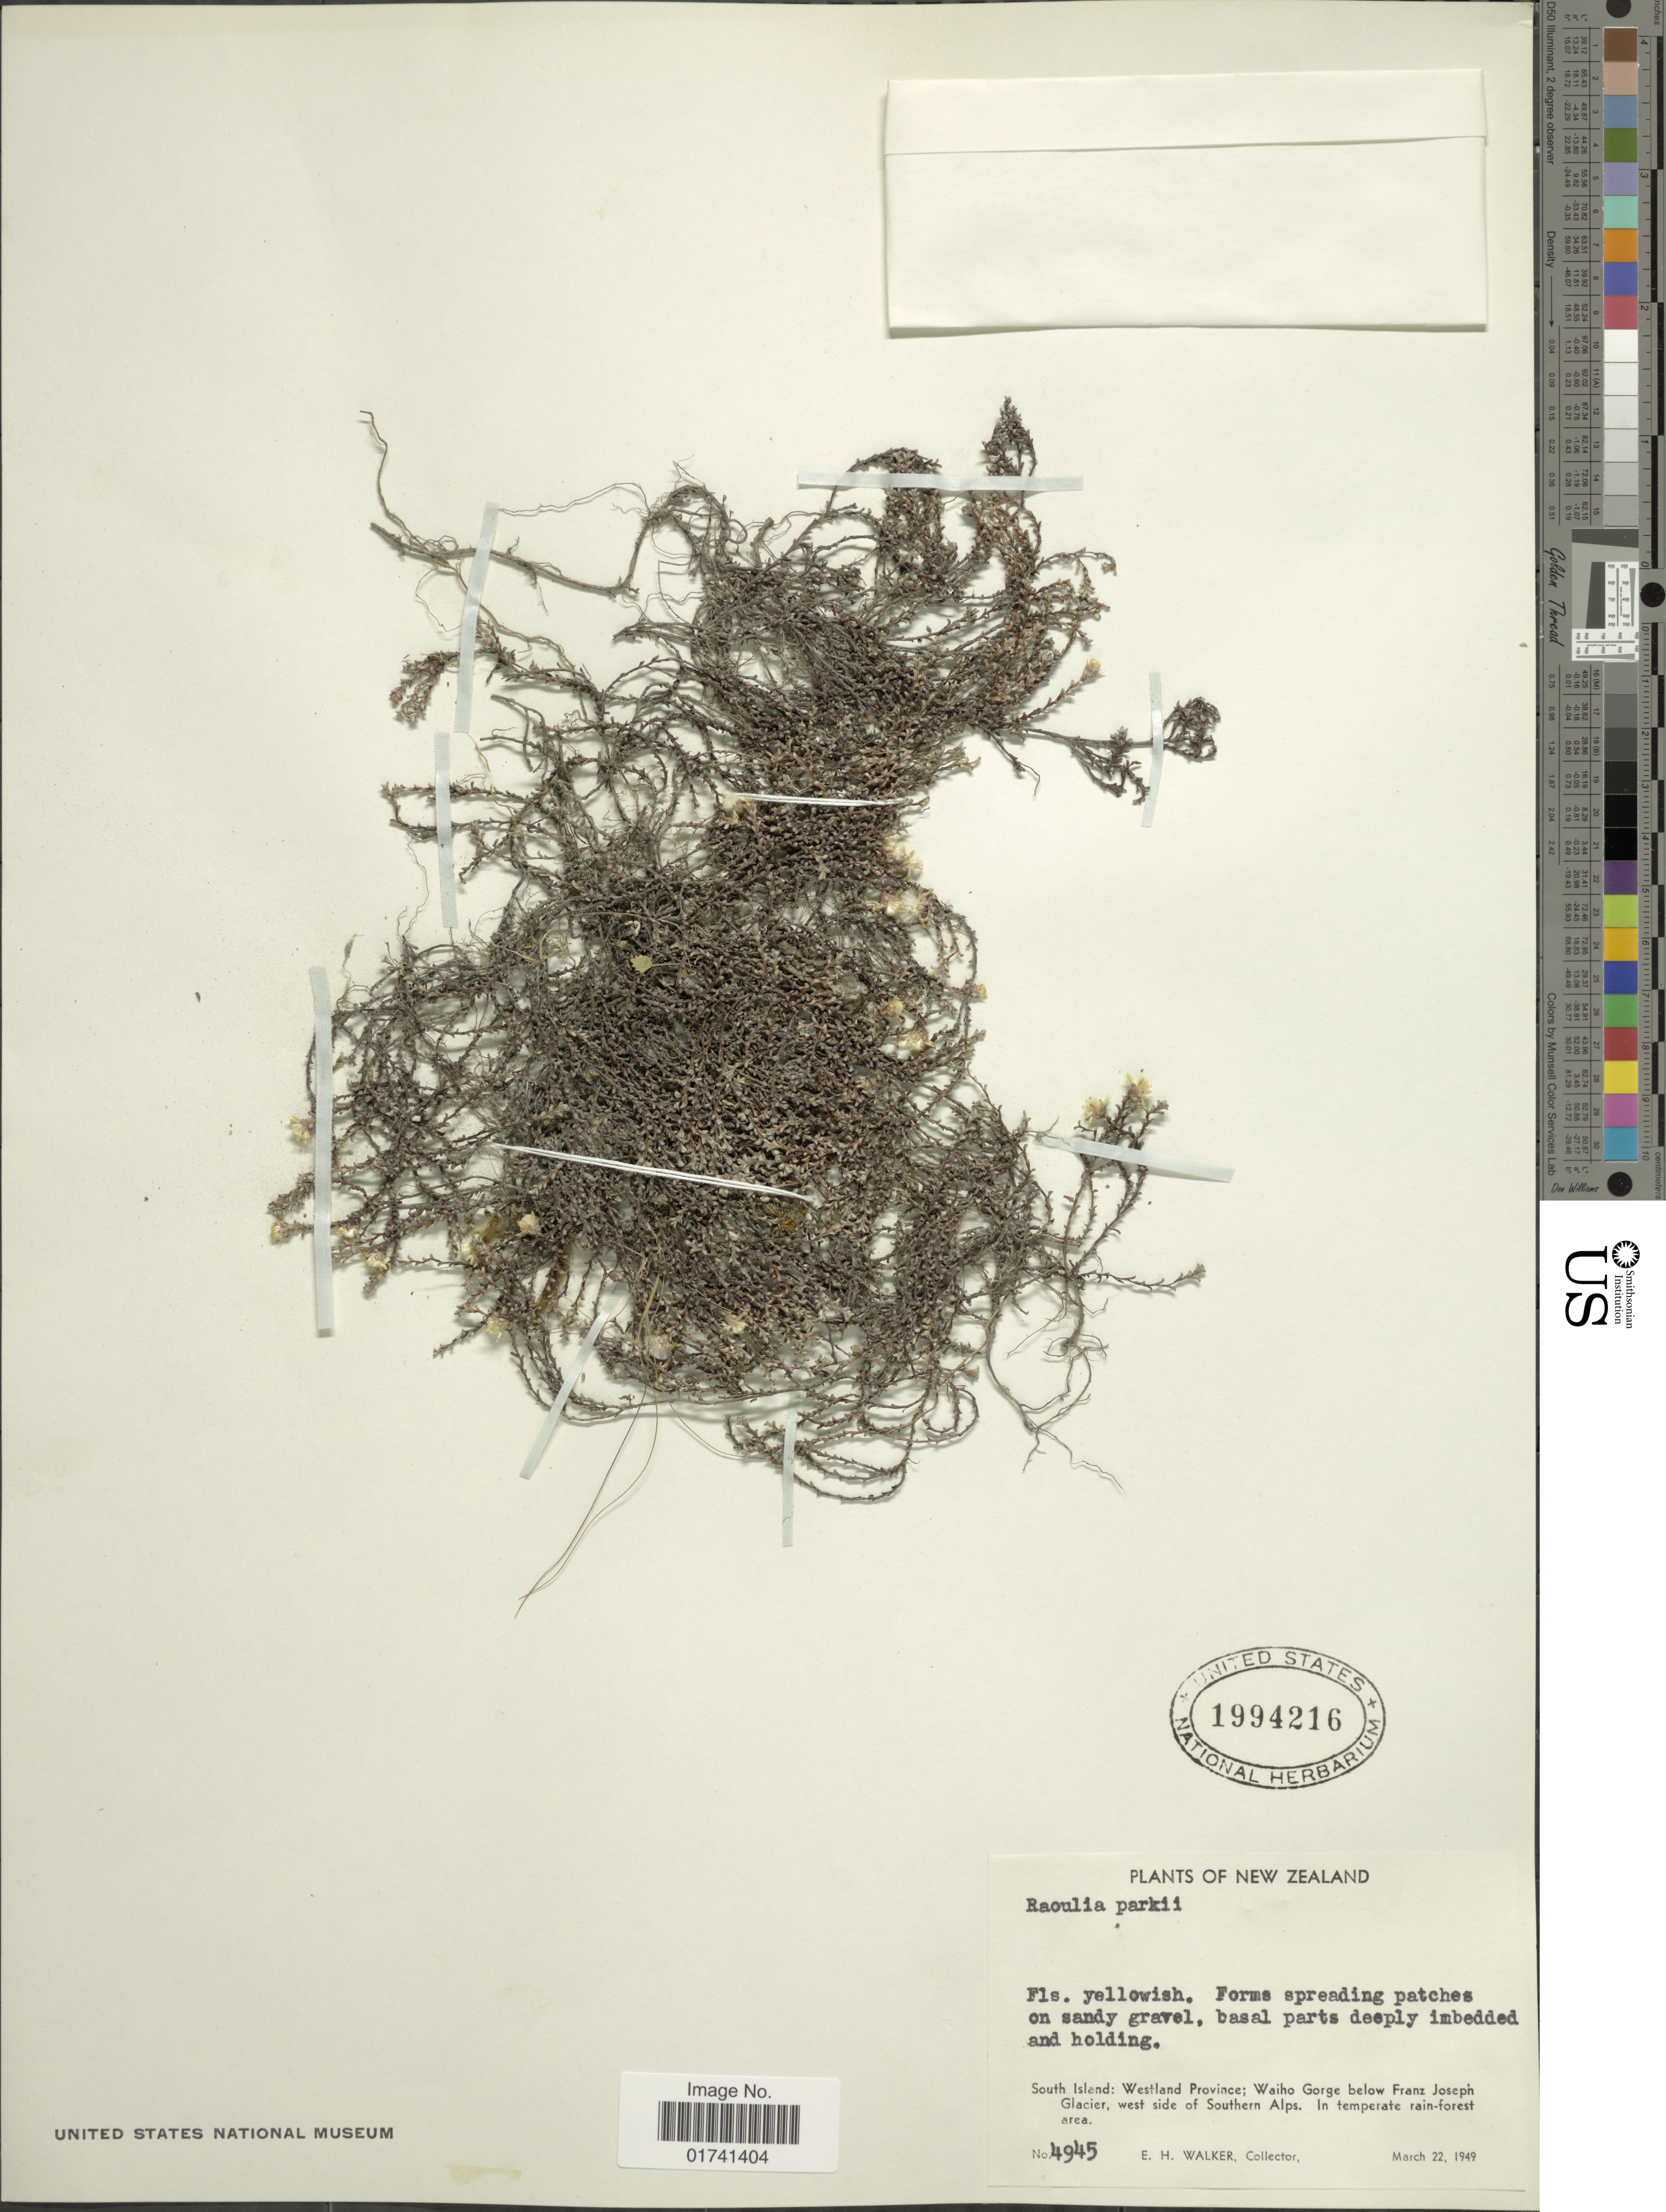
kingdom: Plantae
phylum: Tracheophyta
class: Magnoliopsida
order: Asterales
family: Asteraceae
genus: Raoulia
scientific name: Raoulia parkii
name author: Buchanan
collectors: E. H. Walker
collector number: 4945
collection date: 1949-03-22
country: New Zealand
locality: South Island: Westland Province; Waiho Gorge below Franz Joseph Glacier, west side of Southern Alps, in temperate rain-forest area.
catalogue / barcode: US 1994216